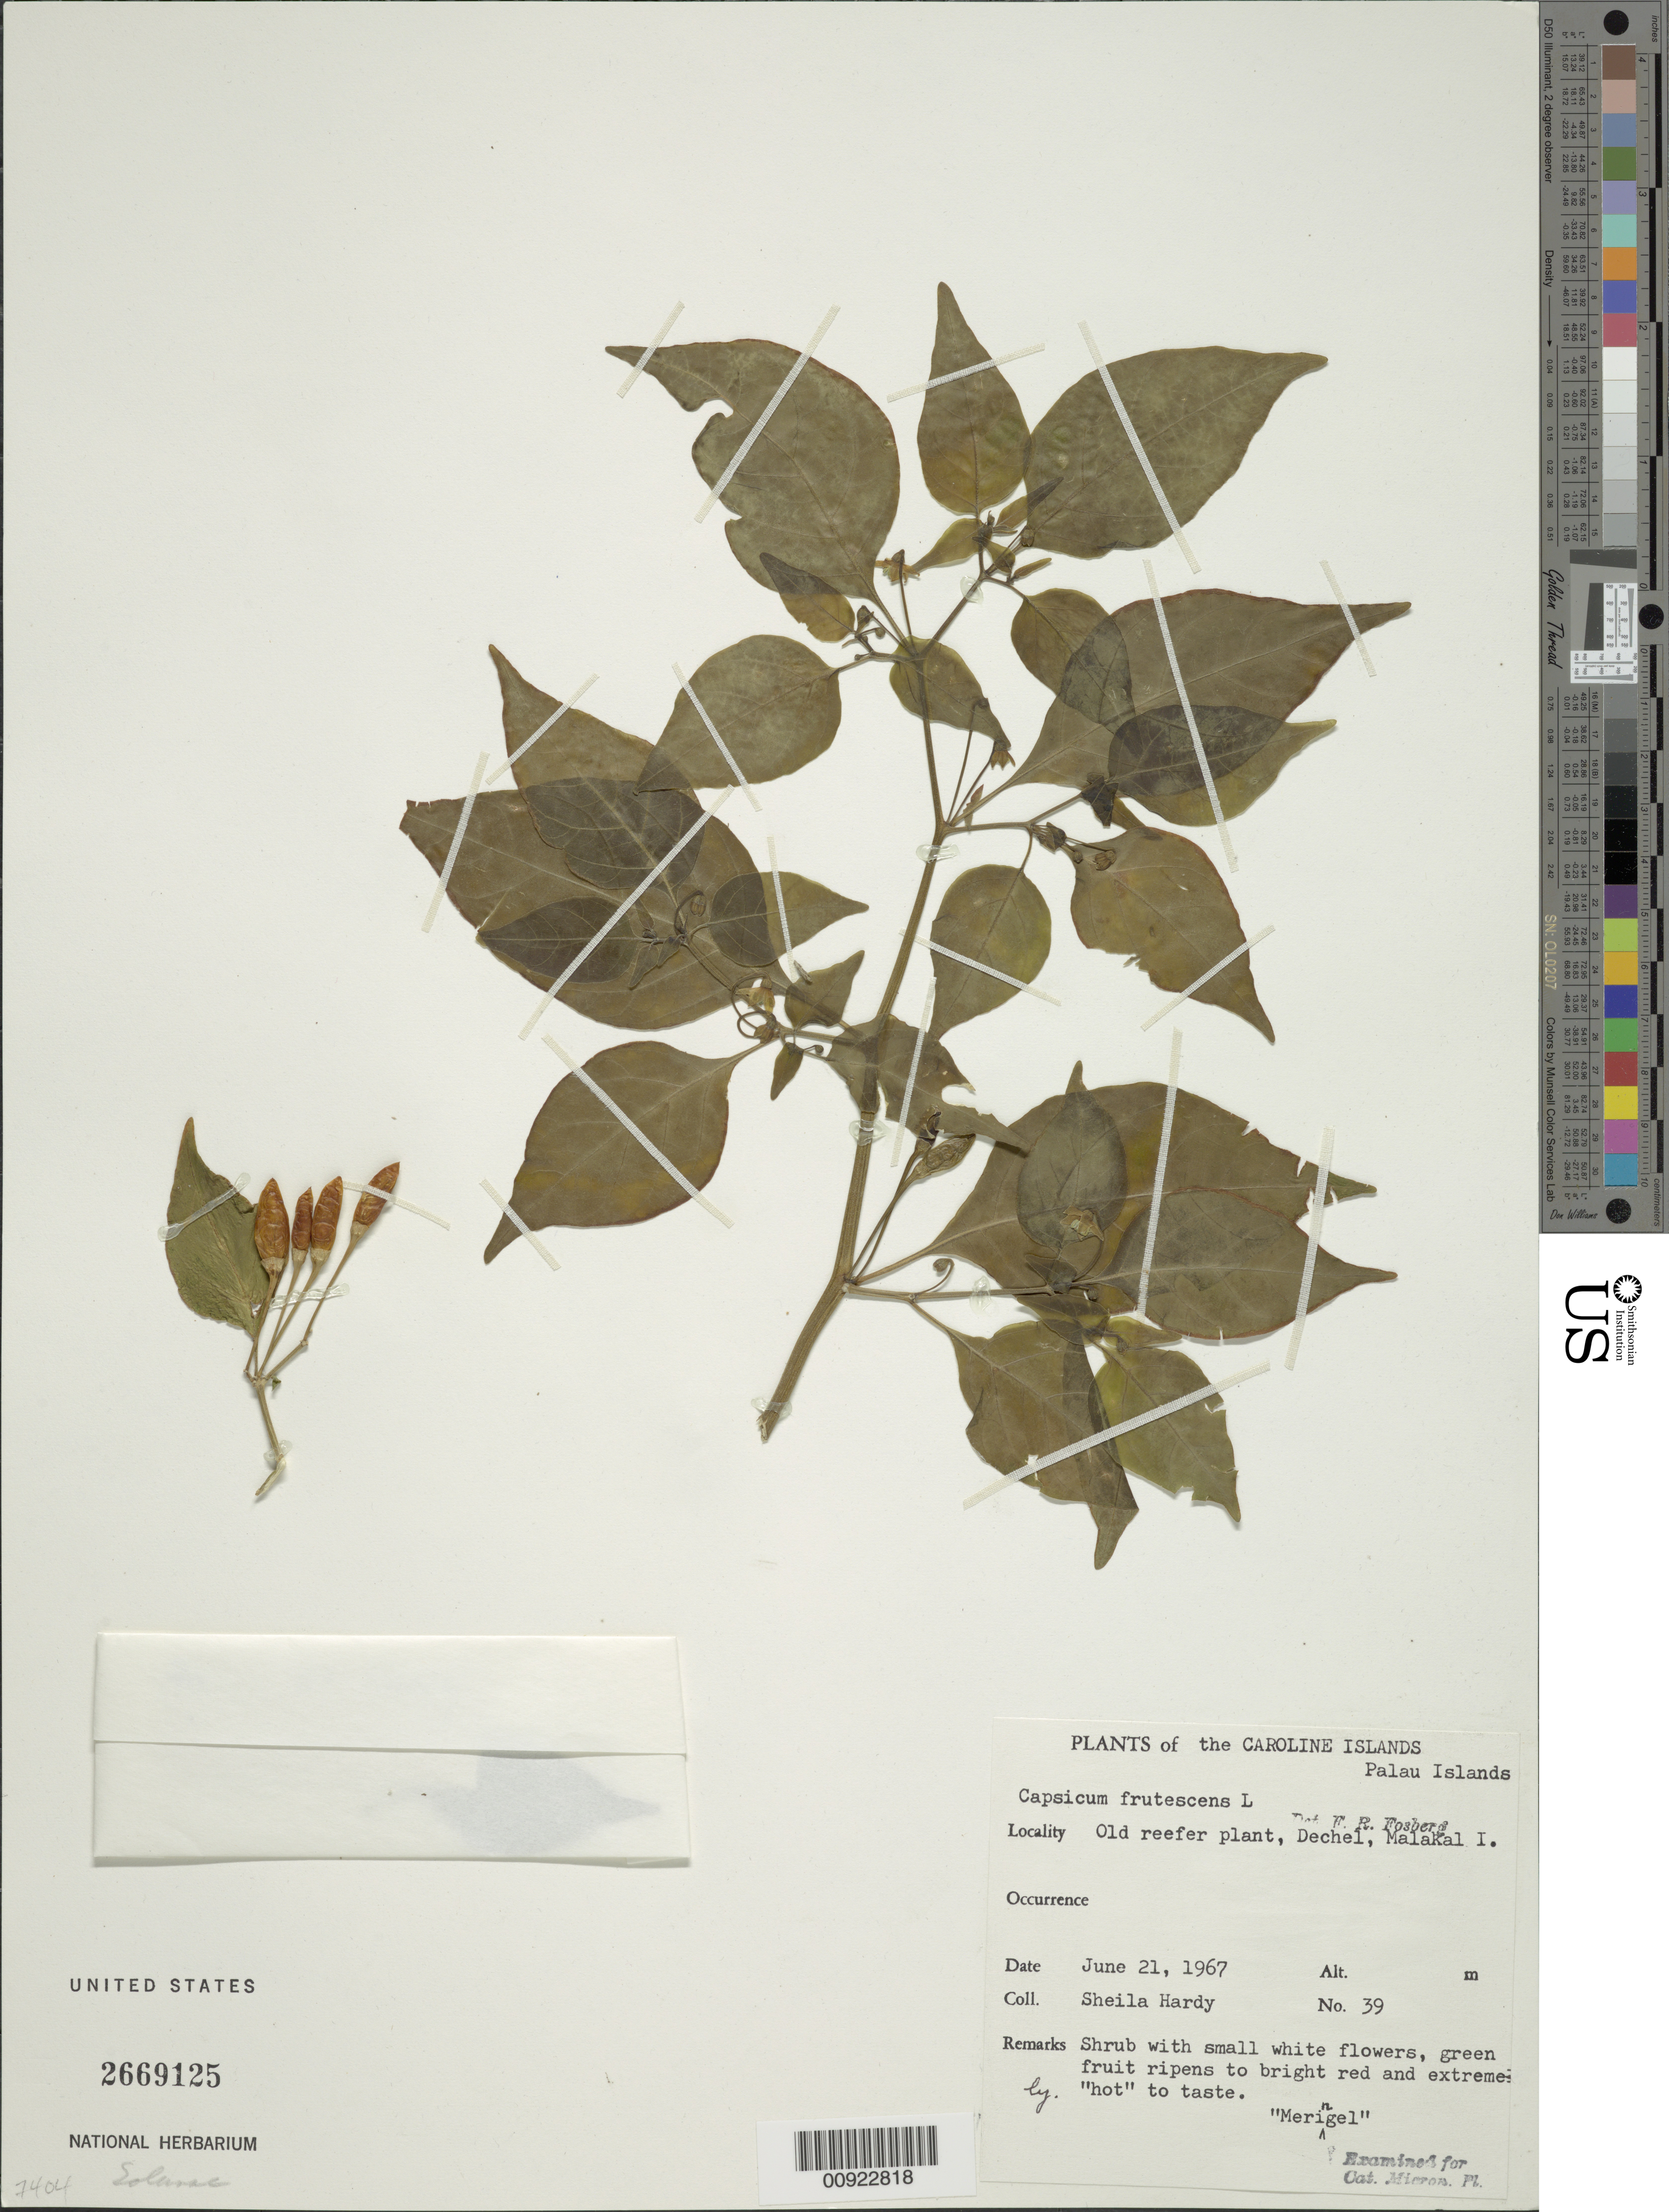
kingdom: Plantae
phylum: Tracheophyta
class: Magnoliopsida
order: Solanales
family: Solanaceae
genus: Capsicum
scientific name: Capsicum frutescens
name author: L.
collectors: S. A. Hardy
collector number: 39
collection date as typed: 21 Jun 1967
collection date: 1967-06-21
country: Palau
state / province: Koror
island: Oreor (Koror)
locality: Oreor (Koror)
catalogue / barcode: US 2669125